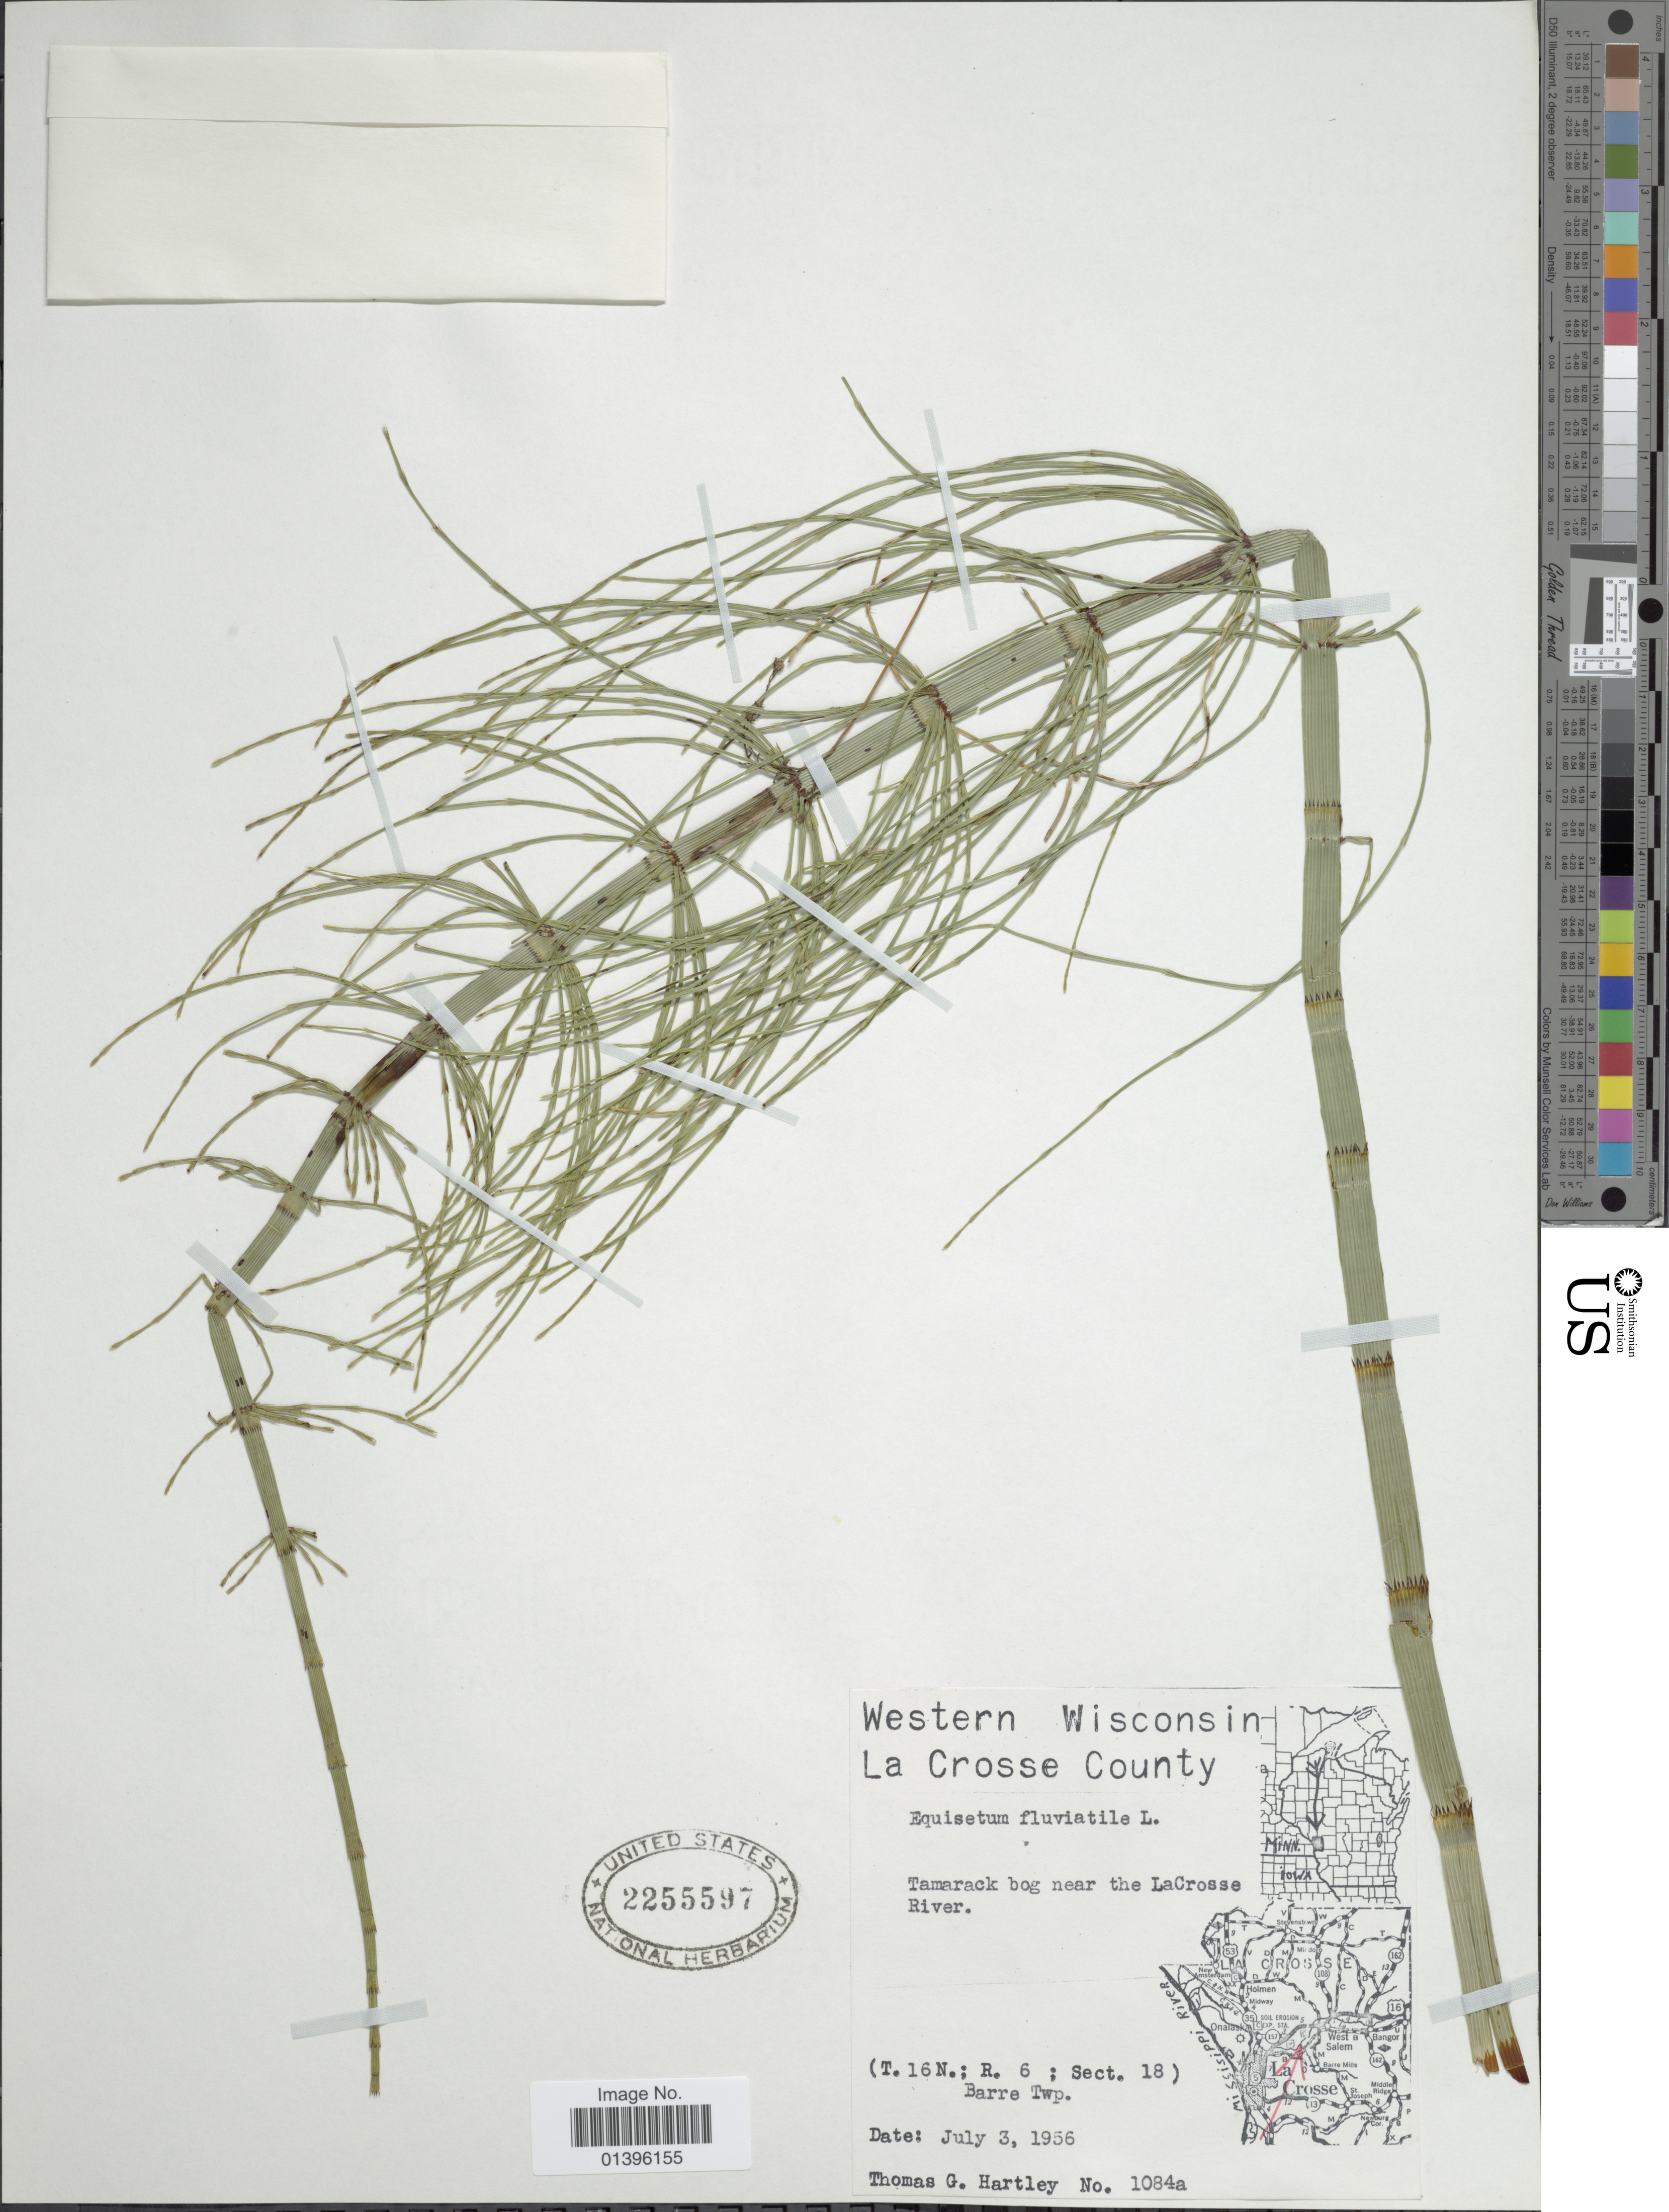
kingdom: Plantae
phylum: Tracheophyta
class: Polypodiopsida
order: Equisetales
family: Equisetaceae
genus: Equisetum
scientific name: Equisetum fluviatile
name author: L.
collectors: T. G. Hartley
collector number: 1084a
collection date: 1956-07-03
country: United States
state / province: Wisconsin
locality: Western Wisconsin. La Crosse County. Tamarack bog near the LaCrosse River. (T. 16N.; R. 6; Sect. 18) Barre Twp.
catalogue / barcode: US 2255597